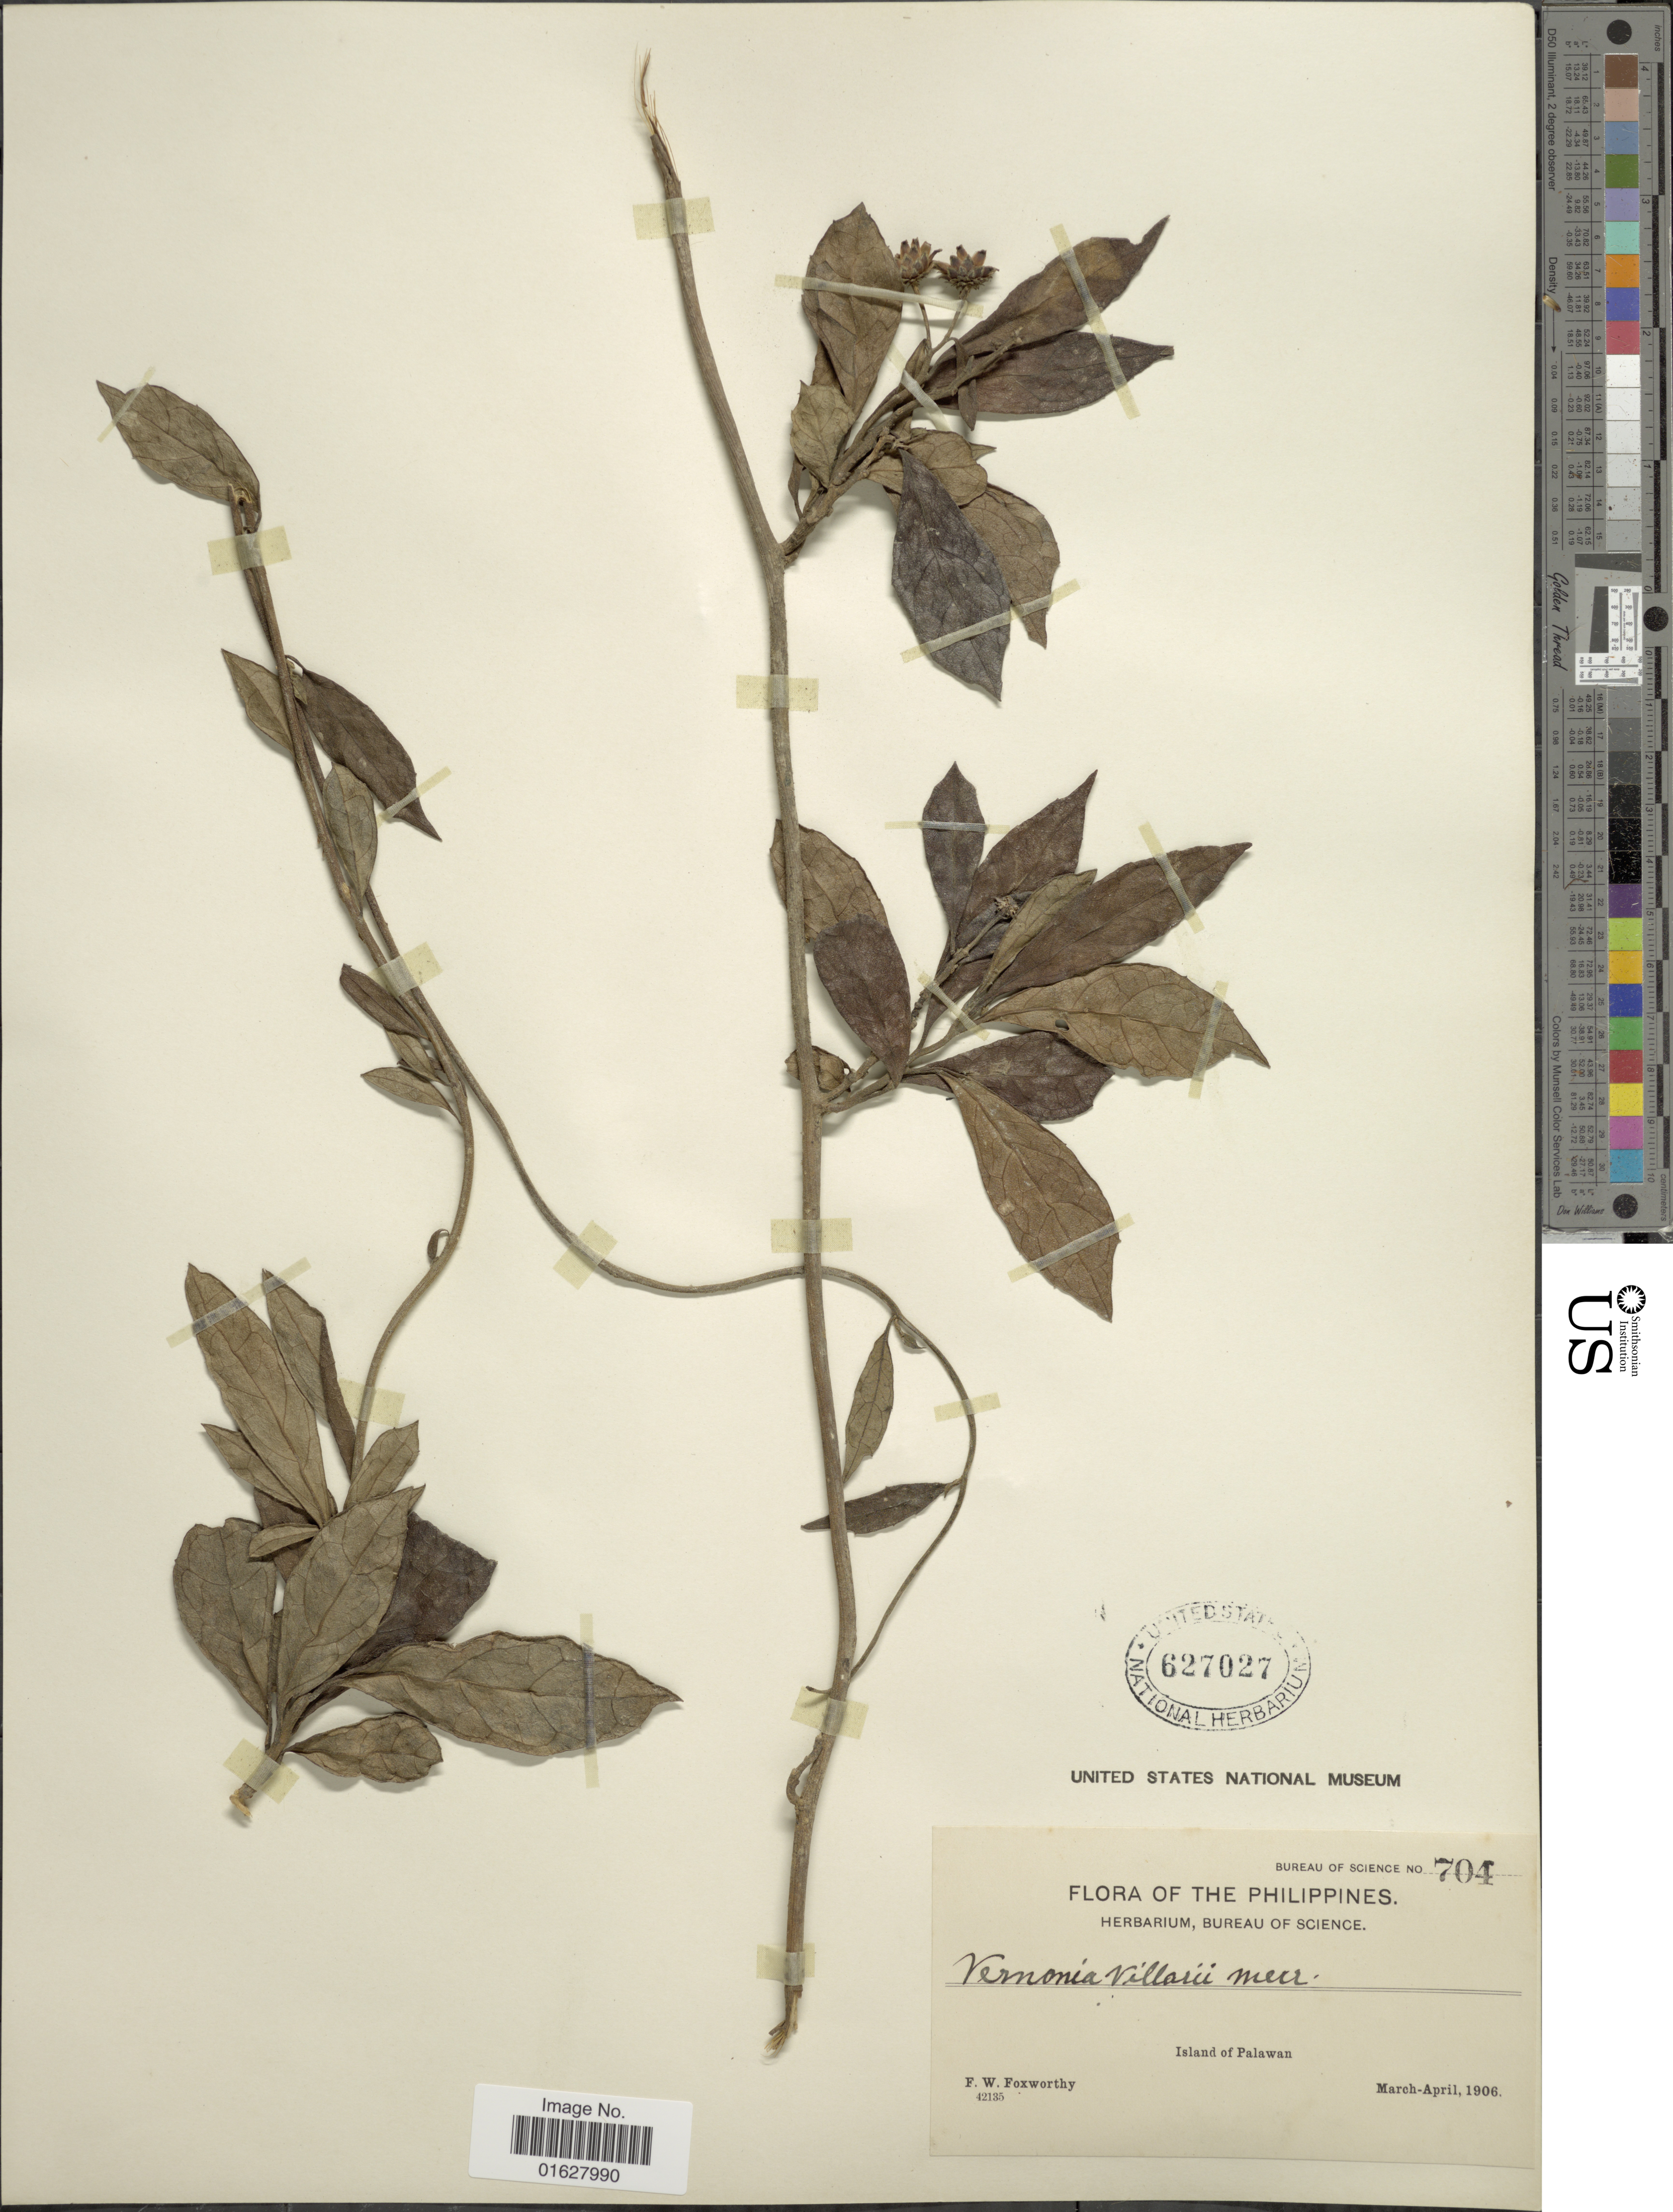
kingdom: Plantae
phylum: Tracheophyta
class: Magnoliopsida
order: Asterales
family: Asteraceae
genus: Vernonia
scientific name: Vernonia scandens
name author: DC.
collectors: F. W. Foxworthy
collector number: Bureau of Science 704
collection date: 1906-03/1906-04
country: Philippines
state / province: Mimaropa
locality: The Philippines. Island of Palawan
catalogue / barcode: US 627027